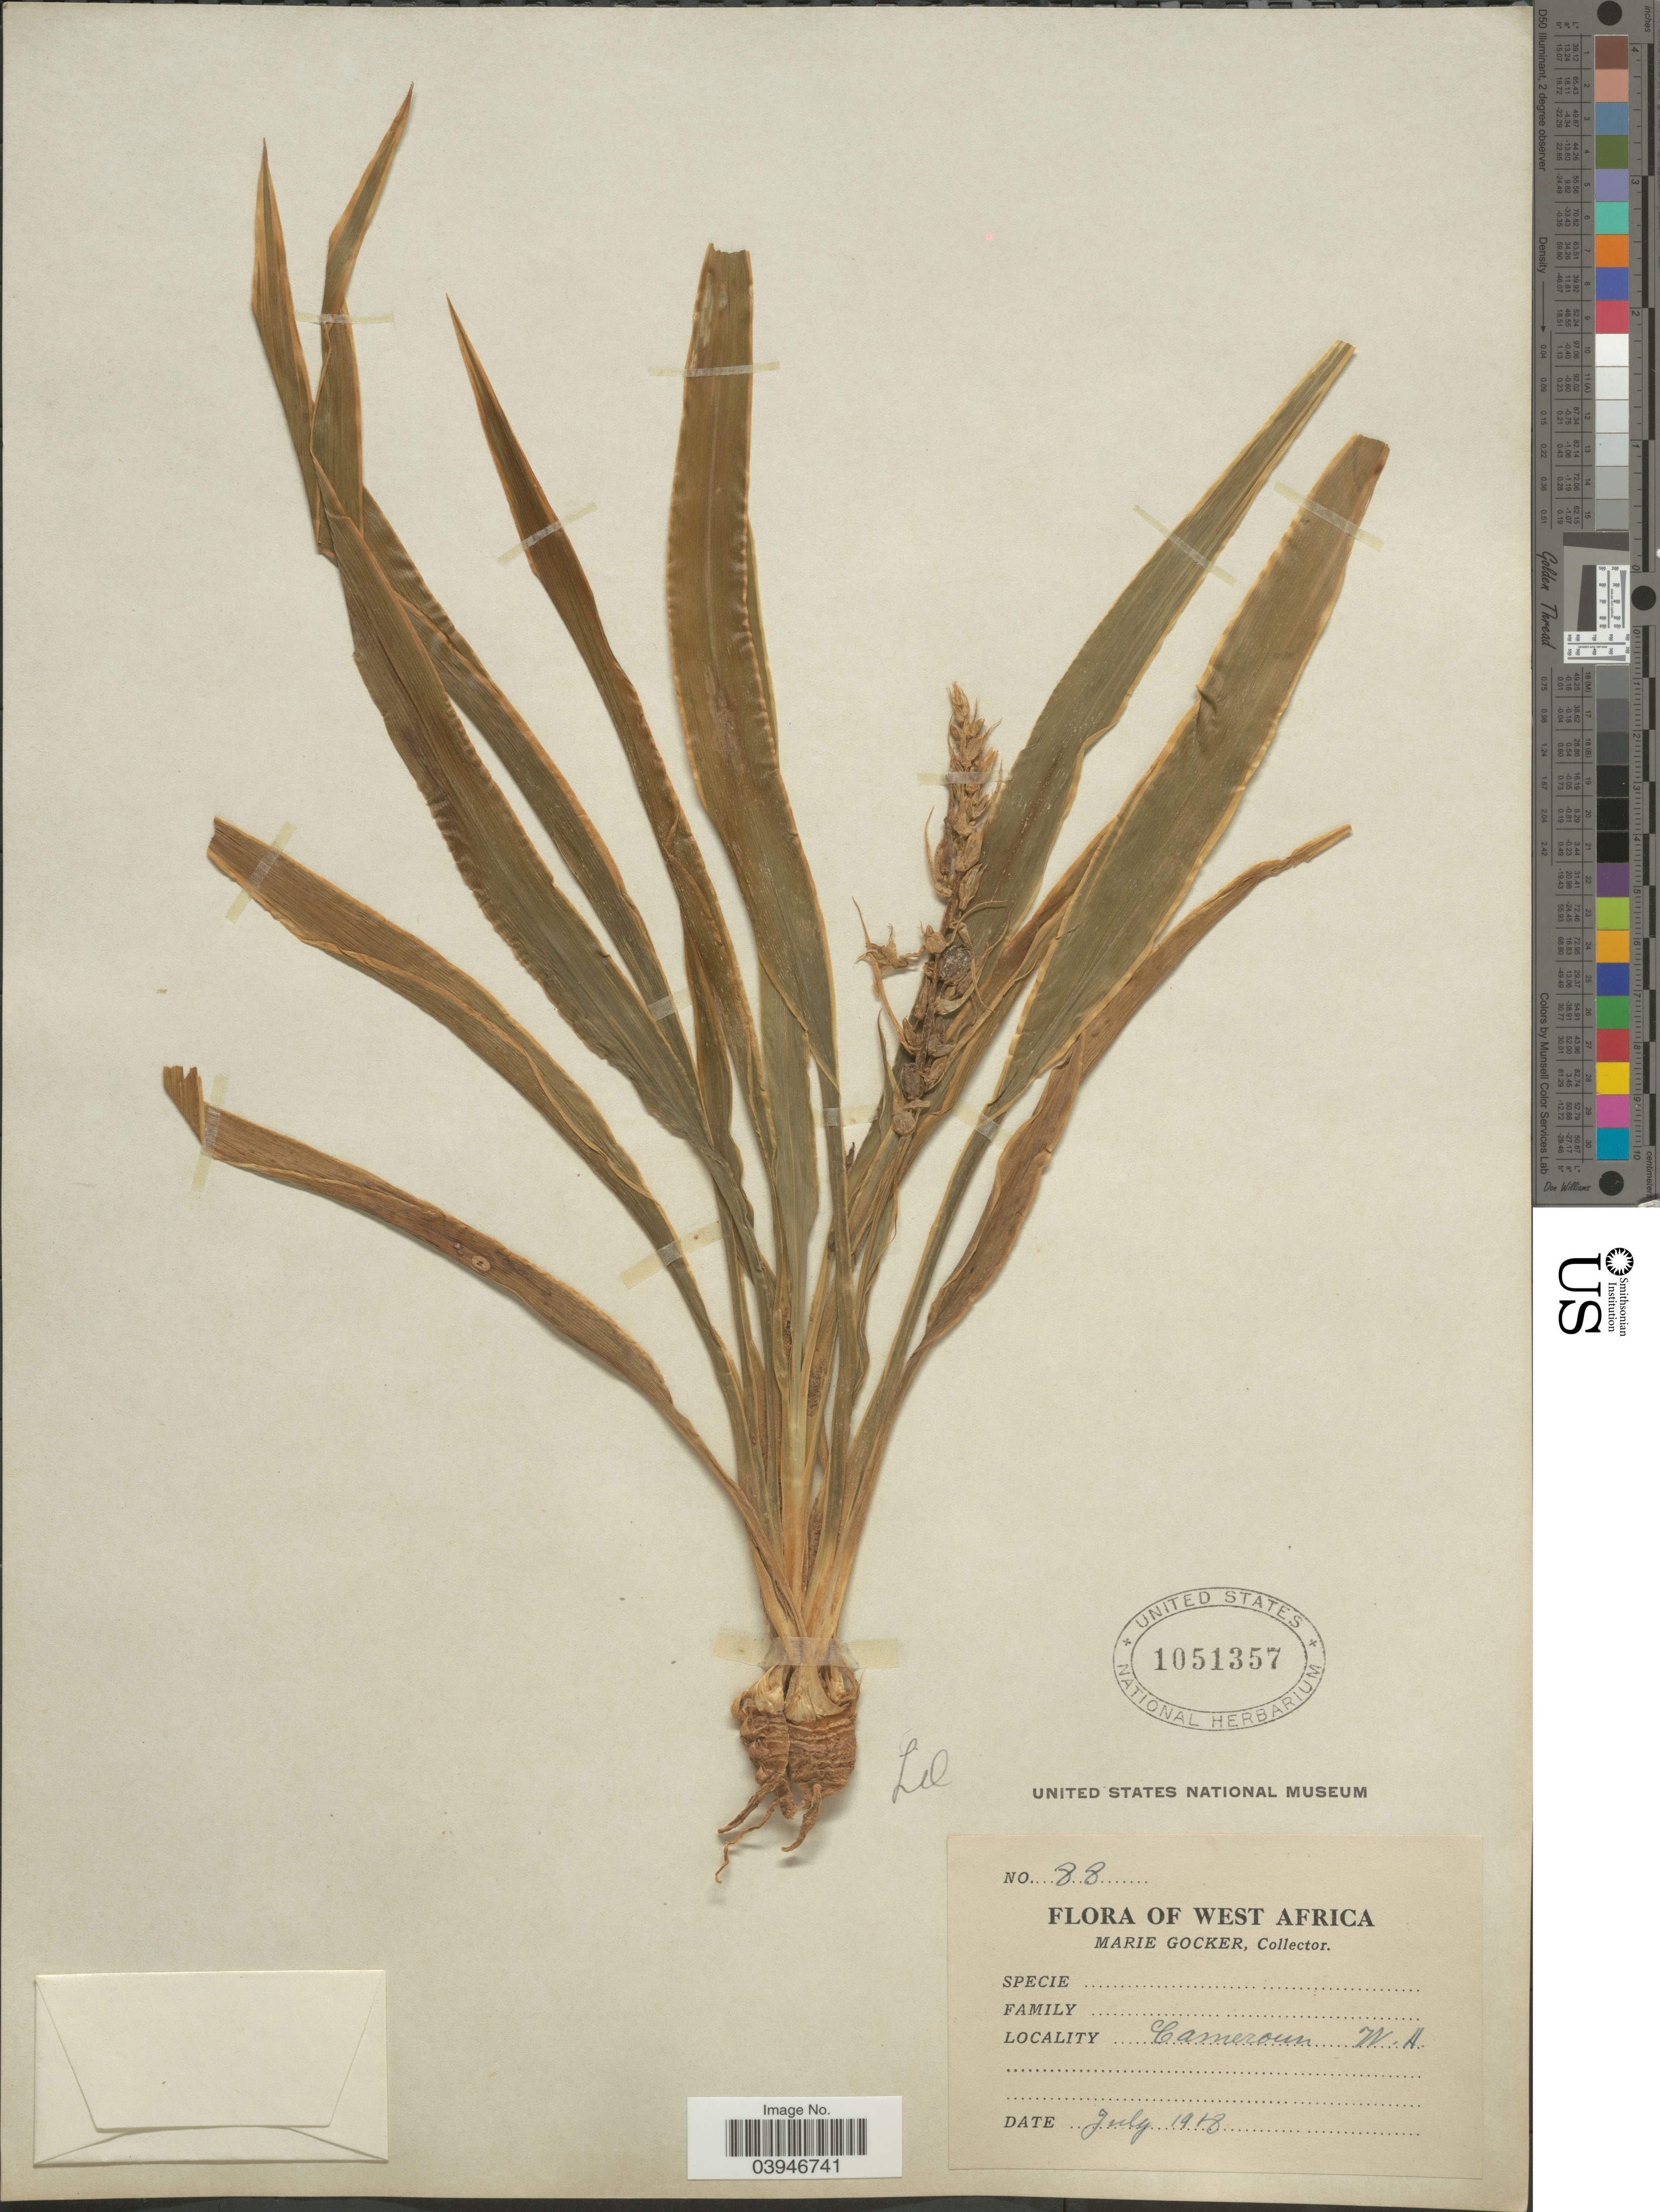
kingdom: Plantae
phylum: Tracheophyta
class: Liliopsida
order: Liliales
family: Liliaceae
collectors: M. Gocker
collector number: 88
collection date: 1918-07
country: Cameroon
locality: West Africa. Cameroun W. A.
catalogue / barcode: US 1051357